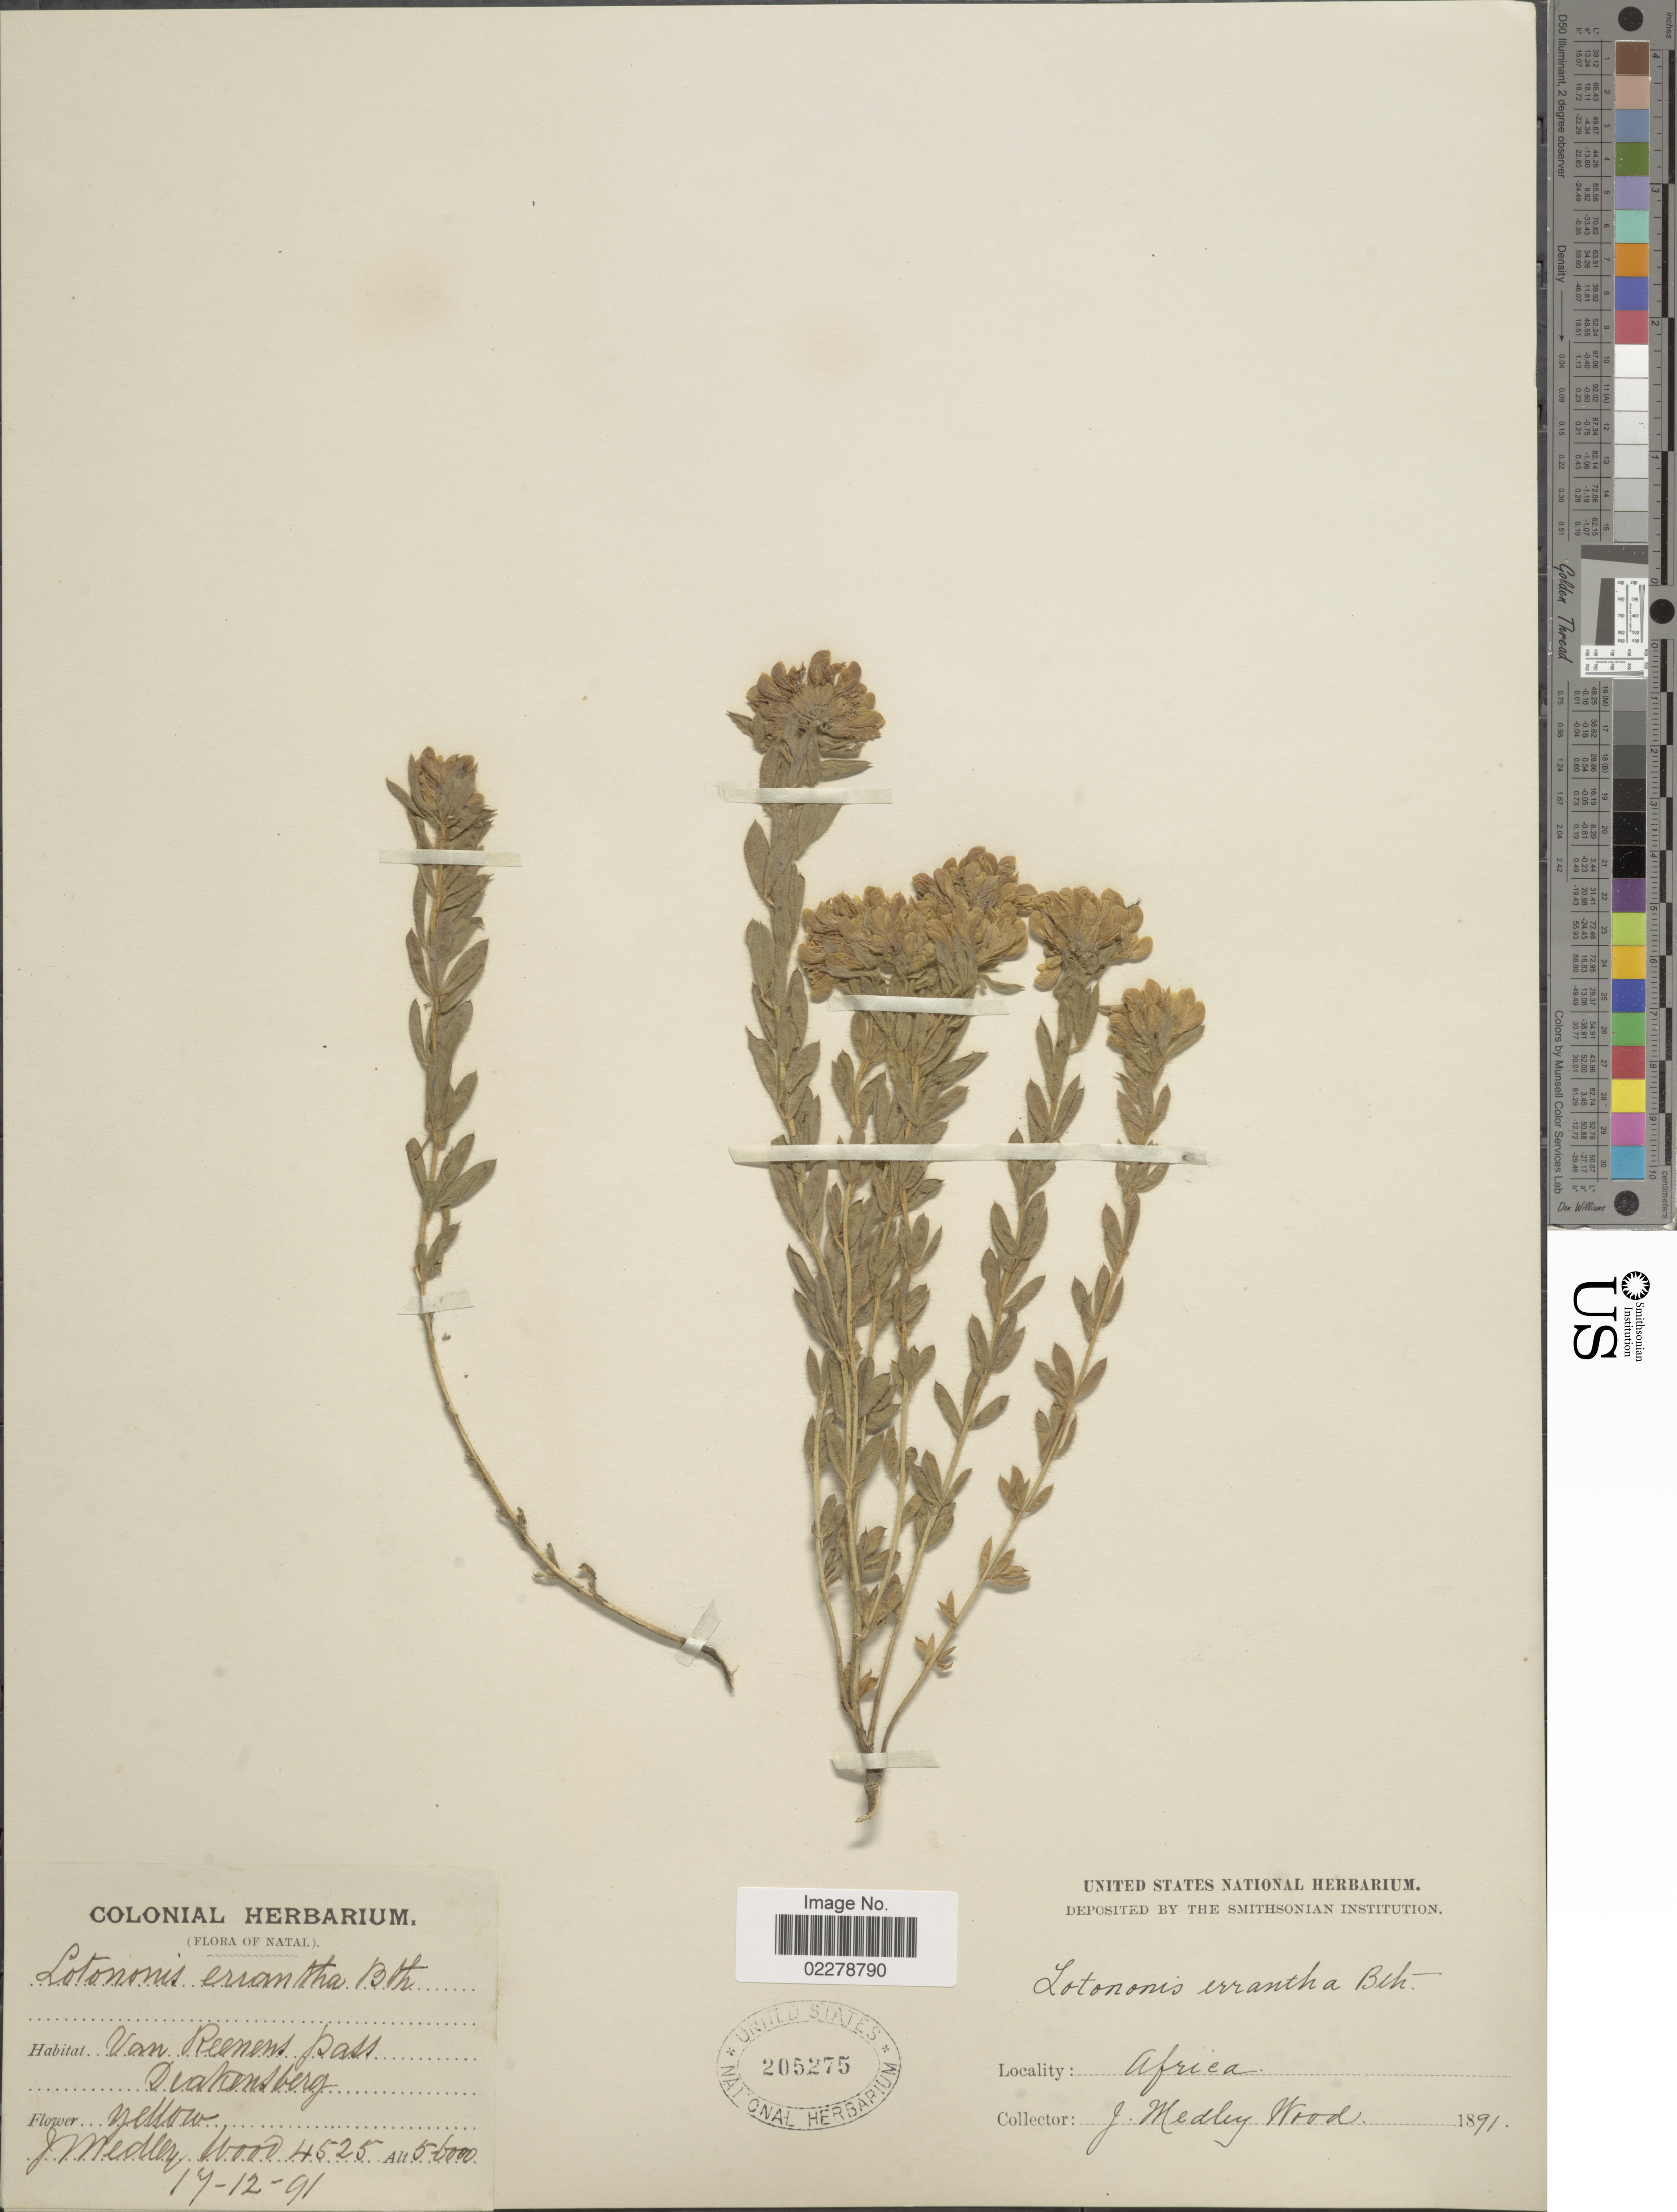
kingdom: Plantae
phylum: Tracheophyta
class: Magnoliopsida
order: Fabales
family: Fabaceae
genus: Lotononis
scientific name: Lotononis eriantha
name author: Benth.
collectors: J. Medley Wood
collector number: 4525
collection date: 1891-12-19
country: South Africa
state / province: KwaZulu-Natal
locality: Van Reenens Pass. Drakensberg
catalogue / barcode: US 205275